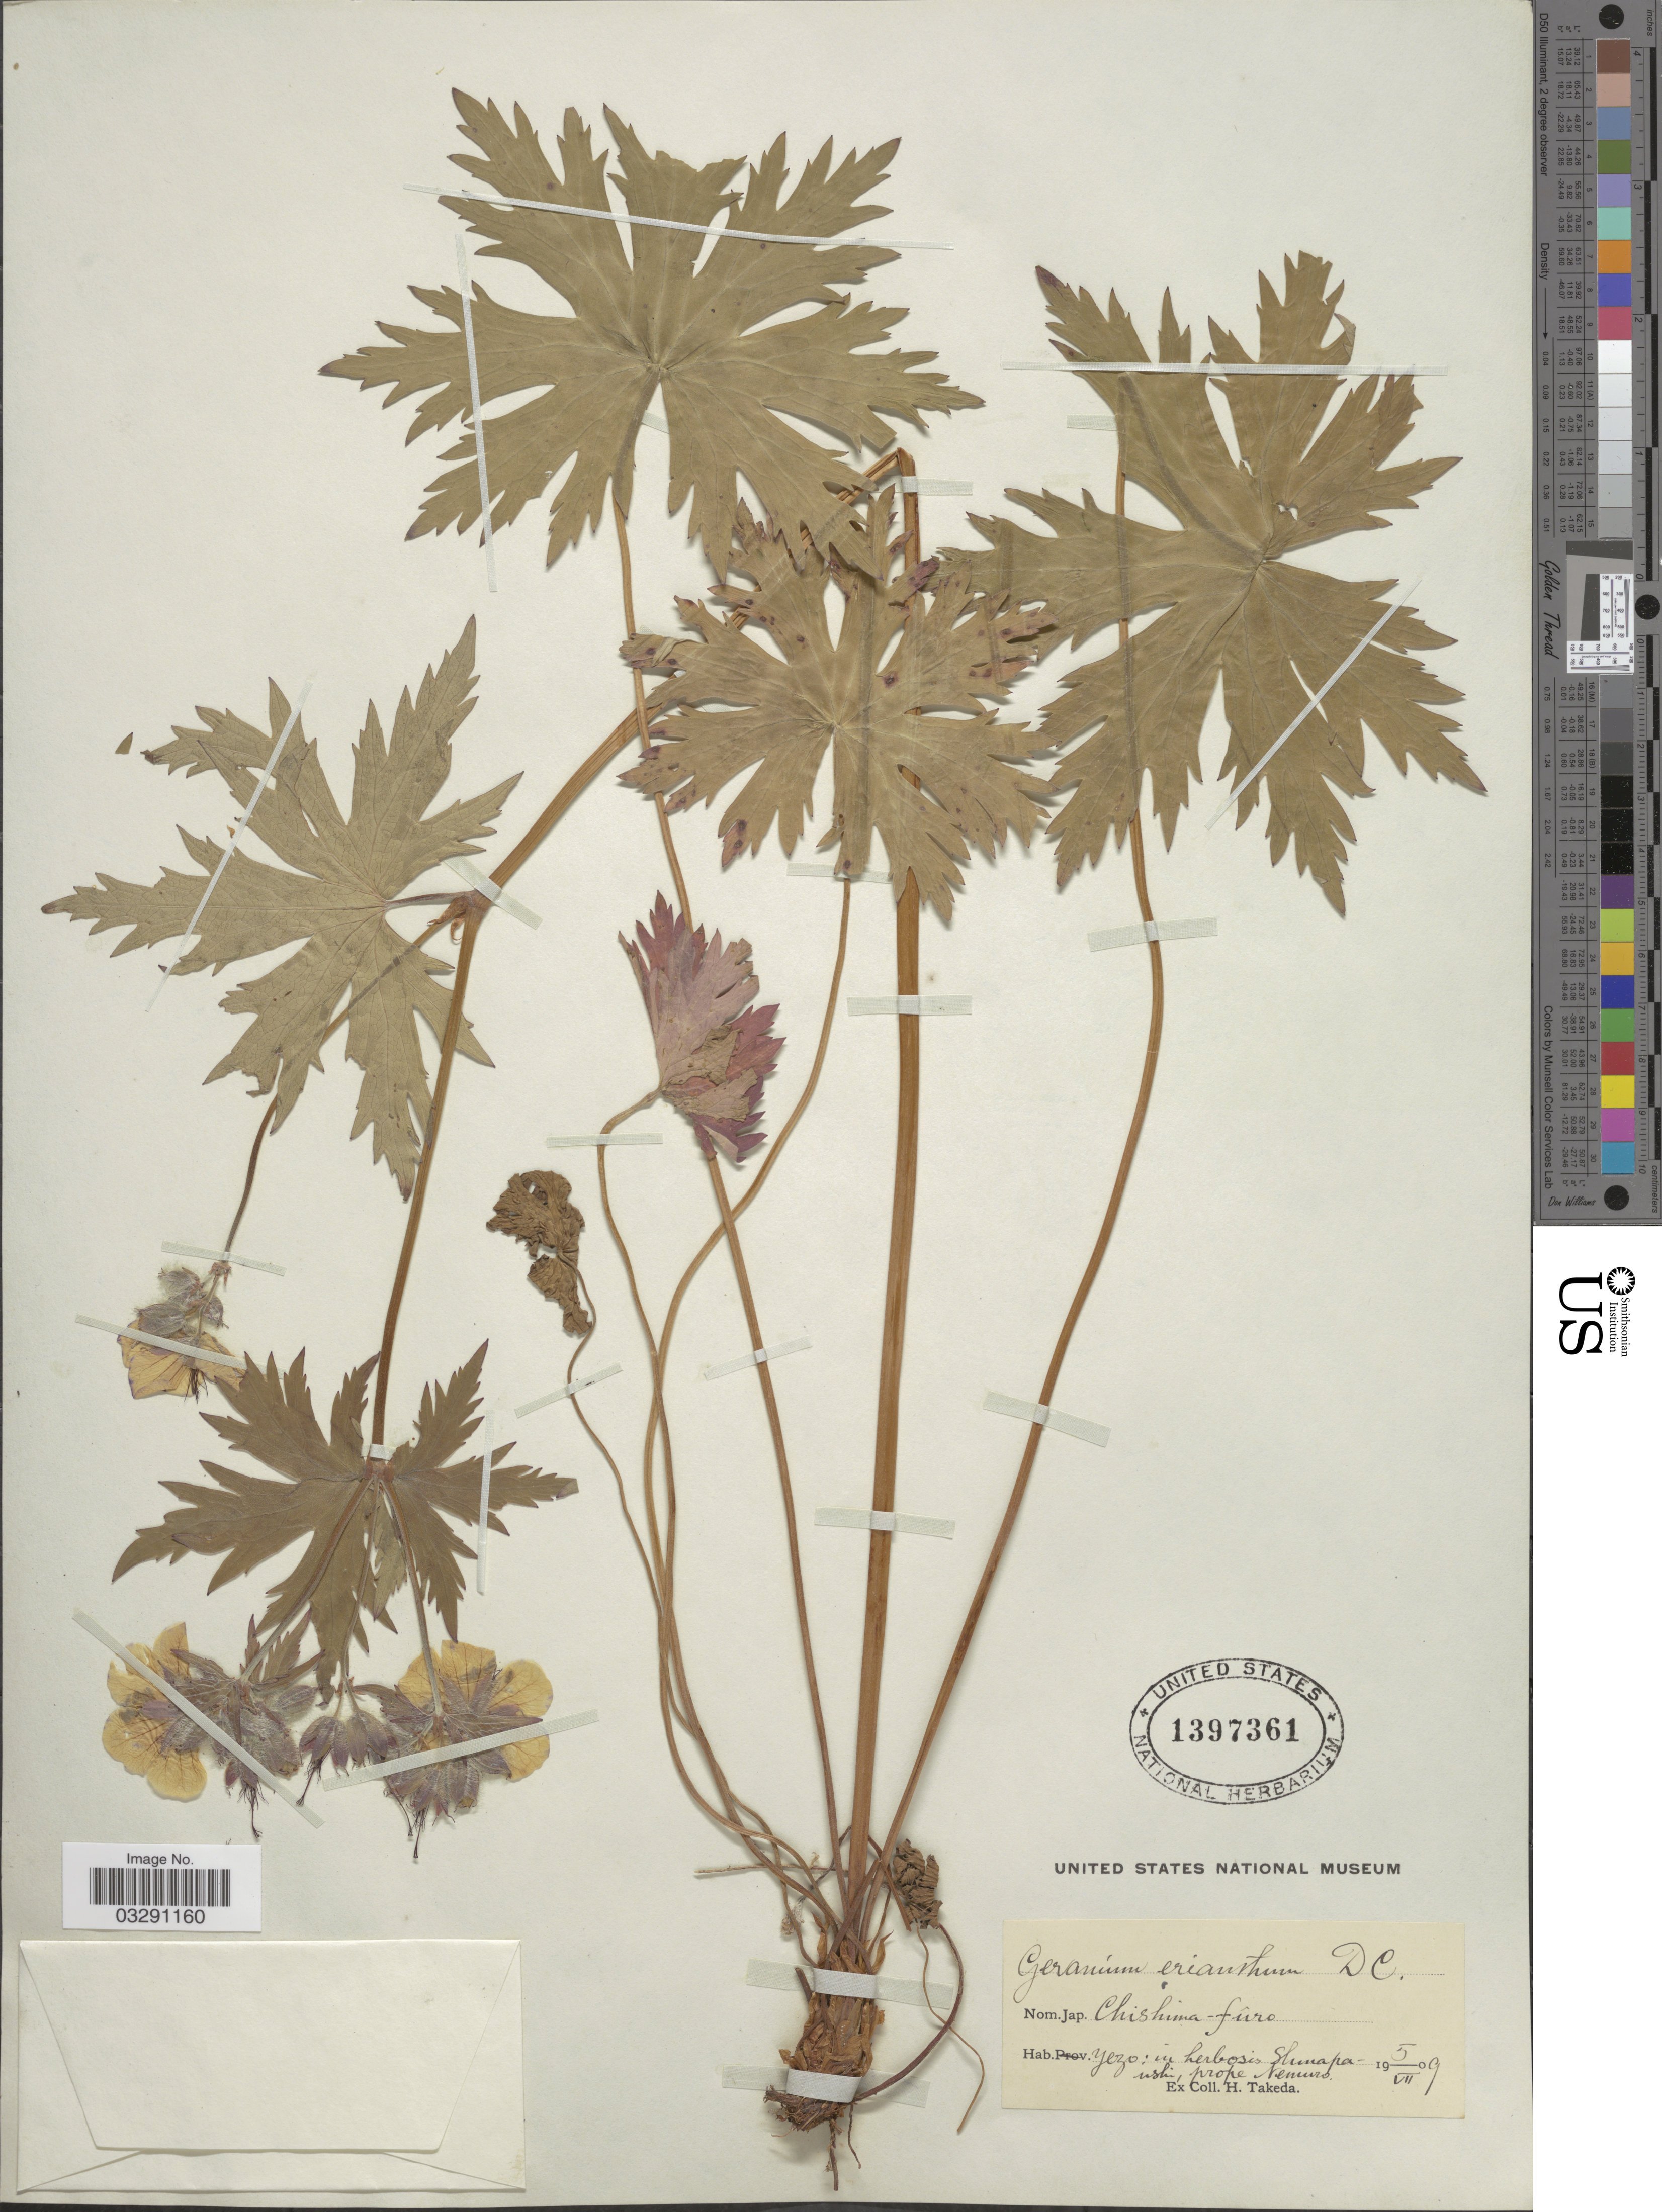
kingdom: Plantae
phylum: Tracheophyta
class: Magnoliopsida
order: Geraniales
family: Geraniaceae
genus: Geranium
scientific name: Geranium erianthum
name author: DC.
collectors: H. Takeda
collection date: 1909-07-05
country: Japan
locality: Yezo: in herbosis Slunapaushi, prope Nemuro.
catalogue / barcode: US 1397361